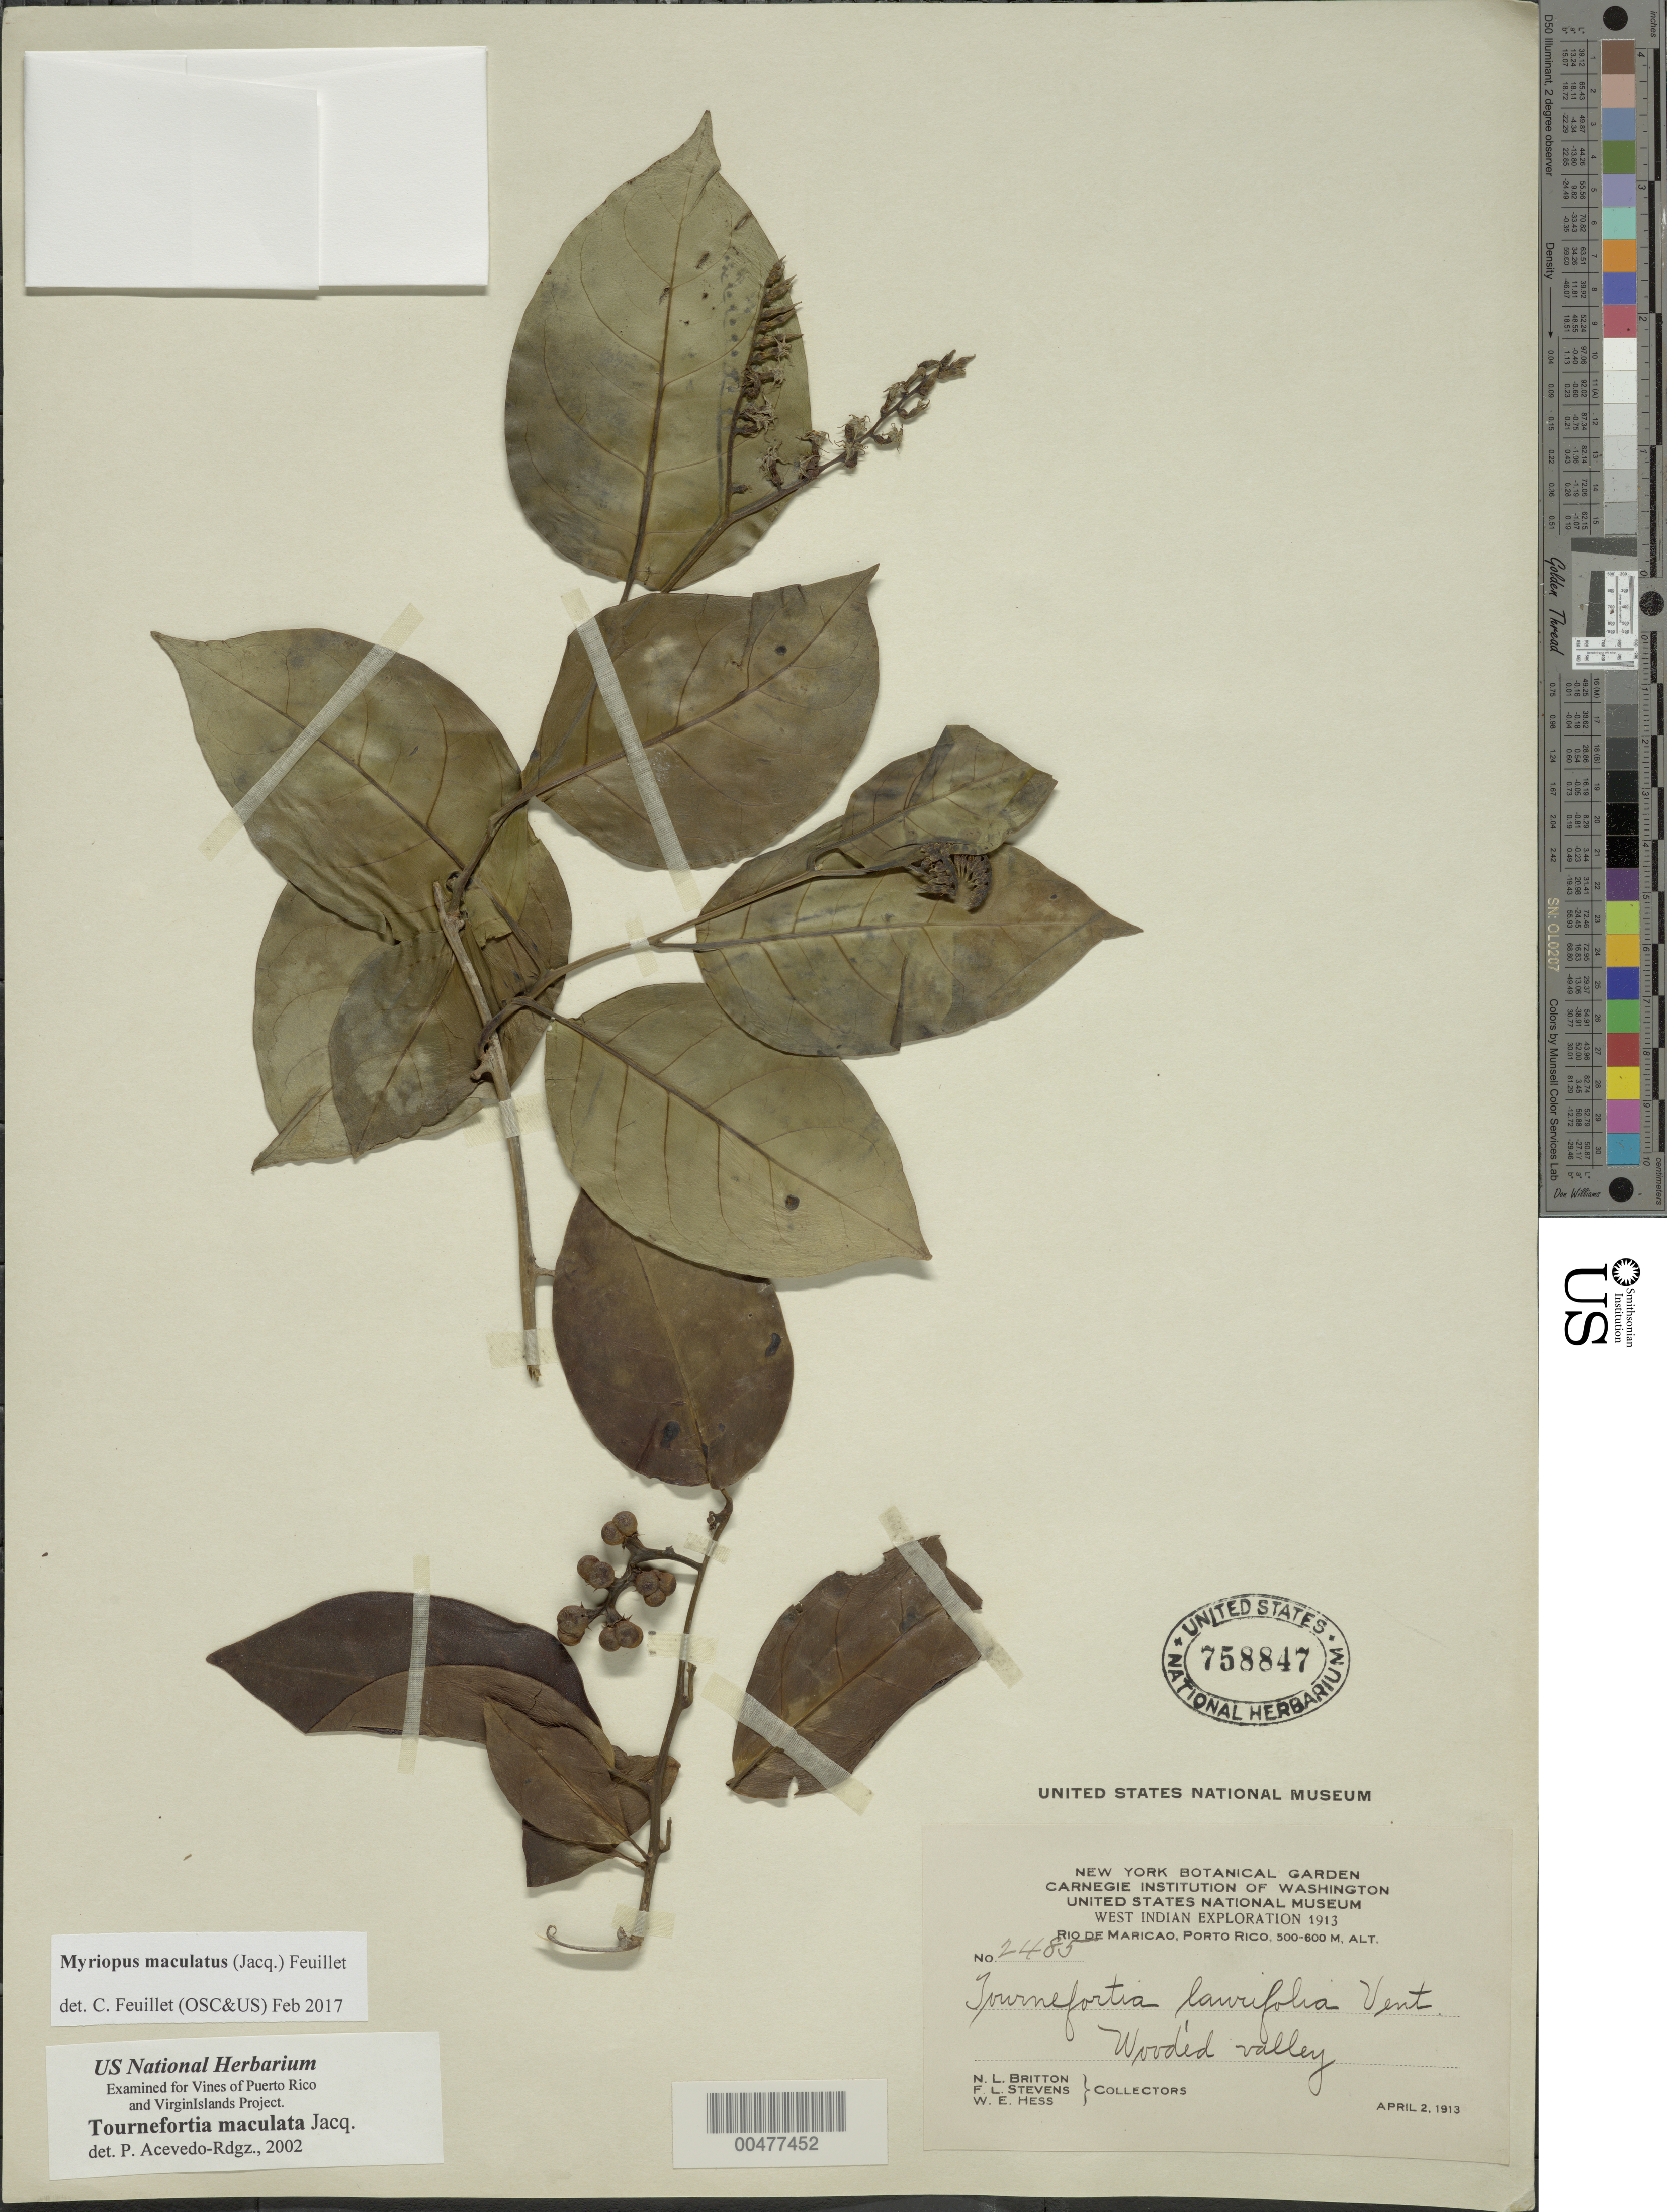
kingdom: Plantae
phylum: Tracheophyta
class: Magnoliopsida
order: Boraginales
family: Heliotropiaceae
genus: Myriopus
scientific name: Myriopus maculatus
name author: (Jacq.) Feuillet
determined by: Feuillet, C.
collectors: N. Britton, F. L. Stevens & W. Hess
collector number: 2485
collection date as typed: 02 Apr 1913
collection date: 1913-04-02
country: Puerto Rico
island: Greater Antilles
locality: Rio de Maricao. Wooded valley.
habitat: Wooded valley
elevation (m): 500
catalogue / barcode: US 758847